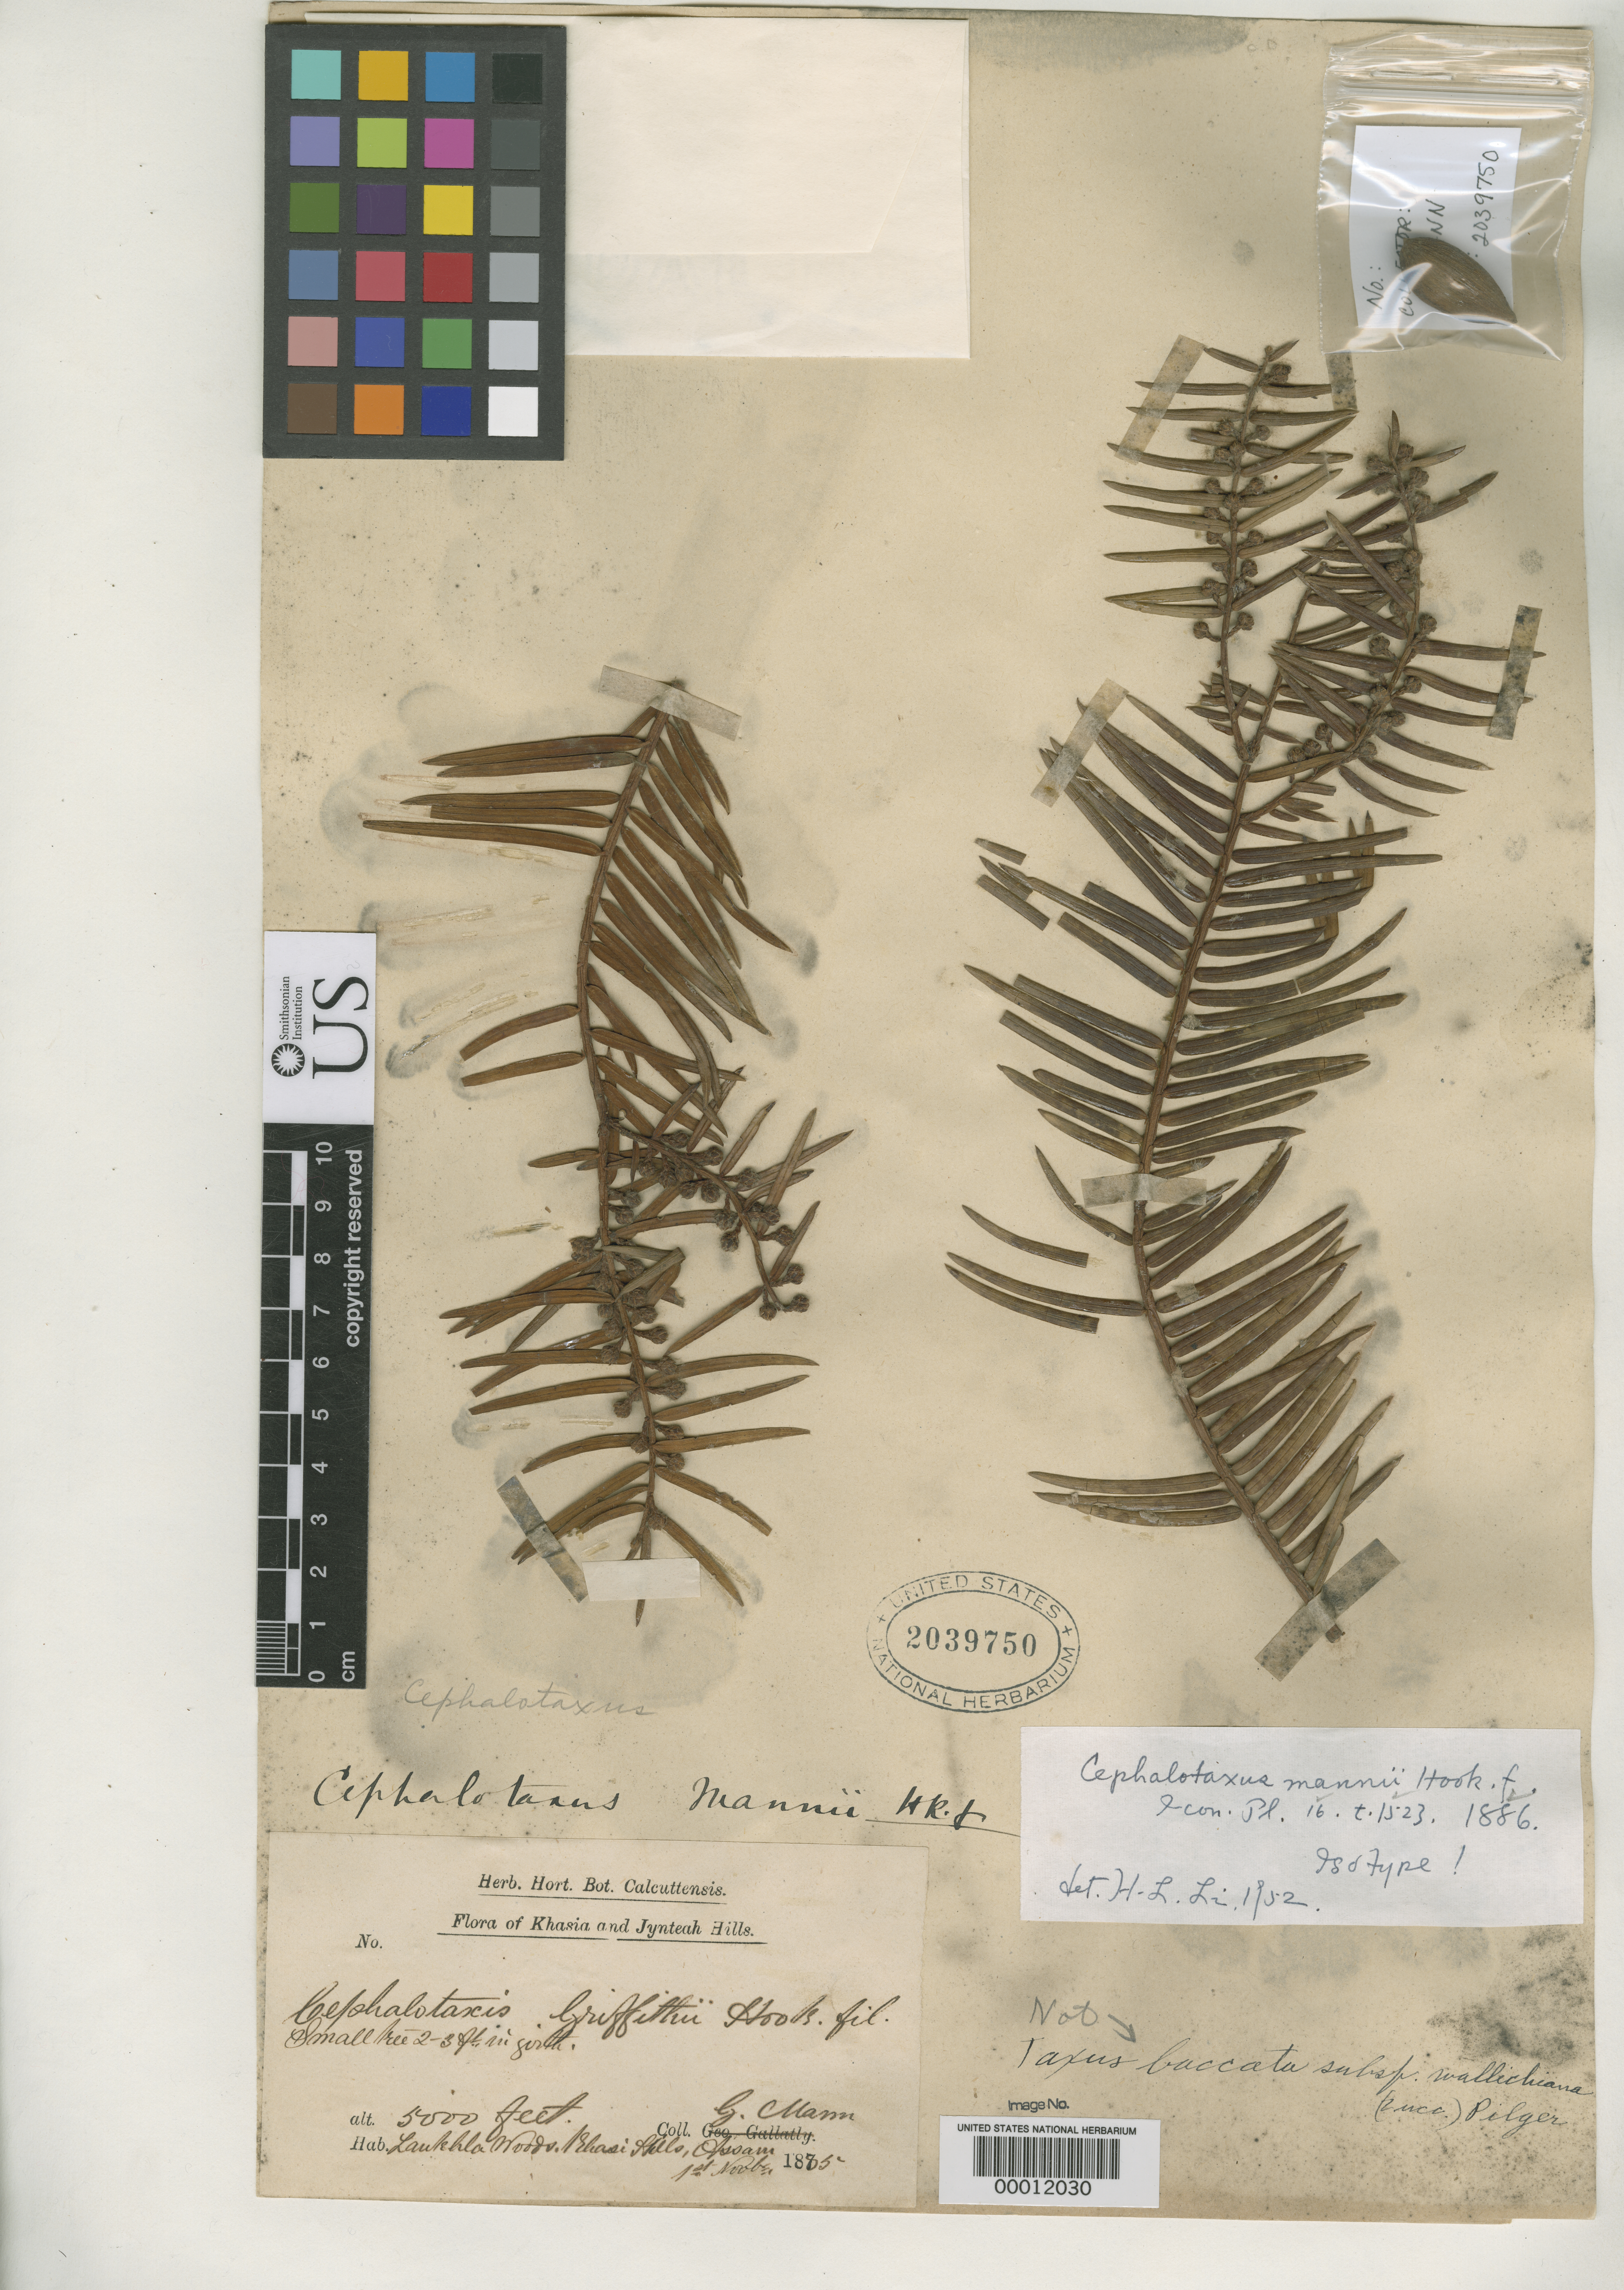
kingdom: Plantae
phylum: Tracheophyta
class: Pinopsida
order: Pinales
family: Cephalotaxaceae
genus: Cephalotaxus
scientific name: Cephalotaxus mannii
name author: Hook. f.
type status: Isotype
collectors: G. Mann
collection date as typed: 01 Nov 1885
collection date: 1885-11-01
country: India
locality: Khasi Hills.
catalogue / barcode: US 2039750